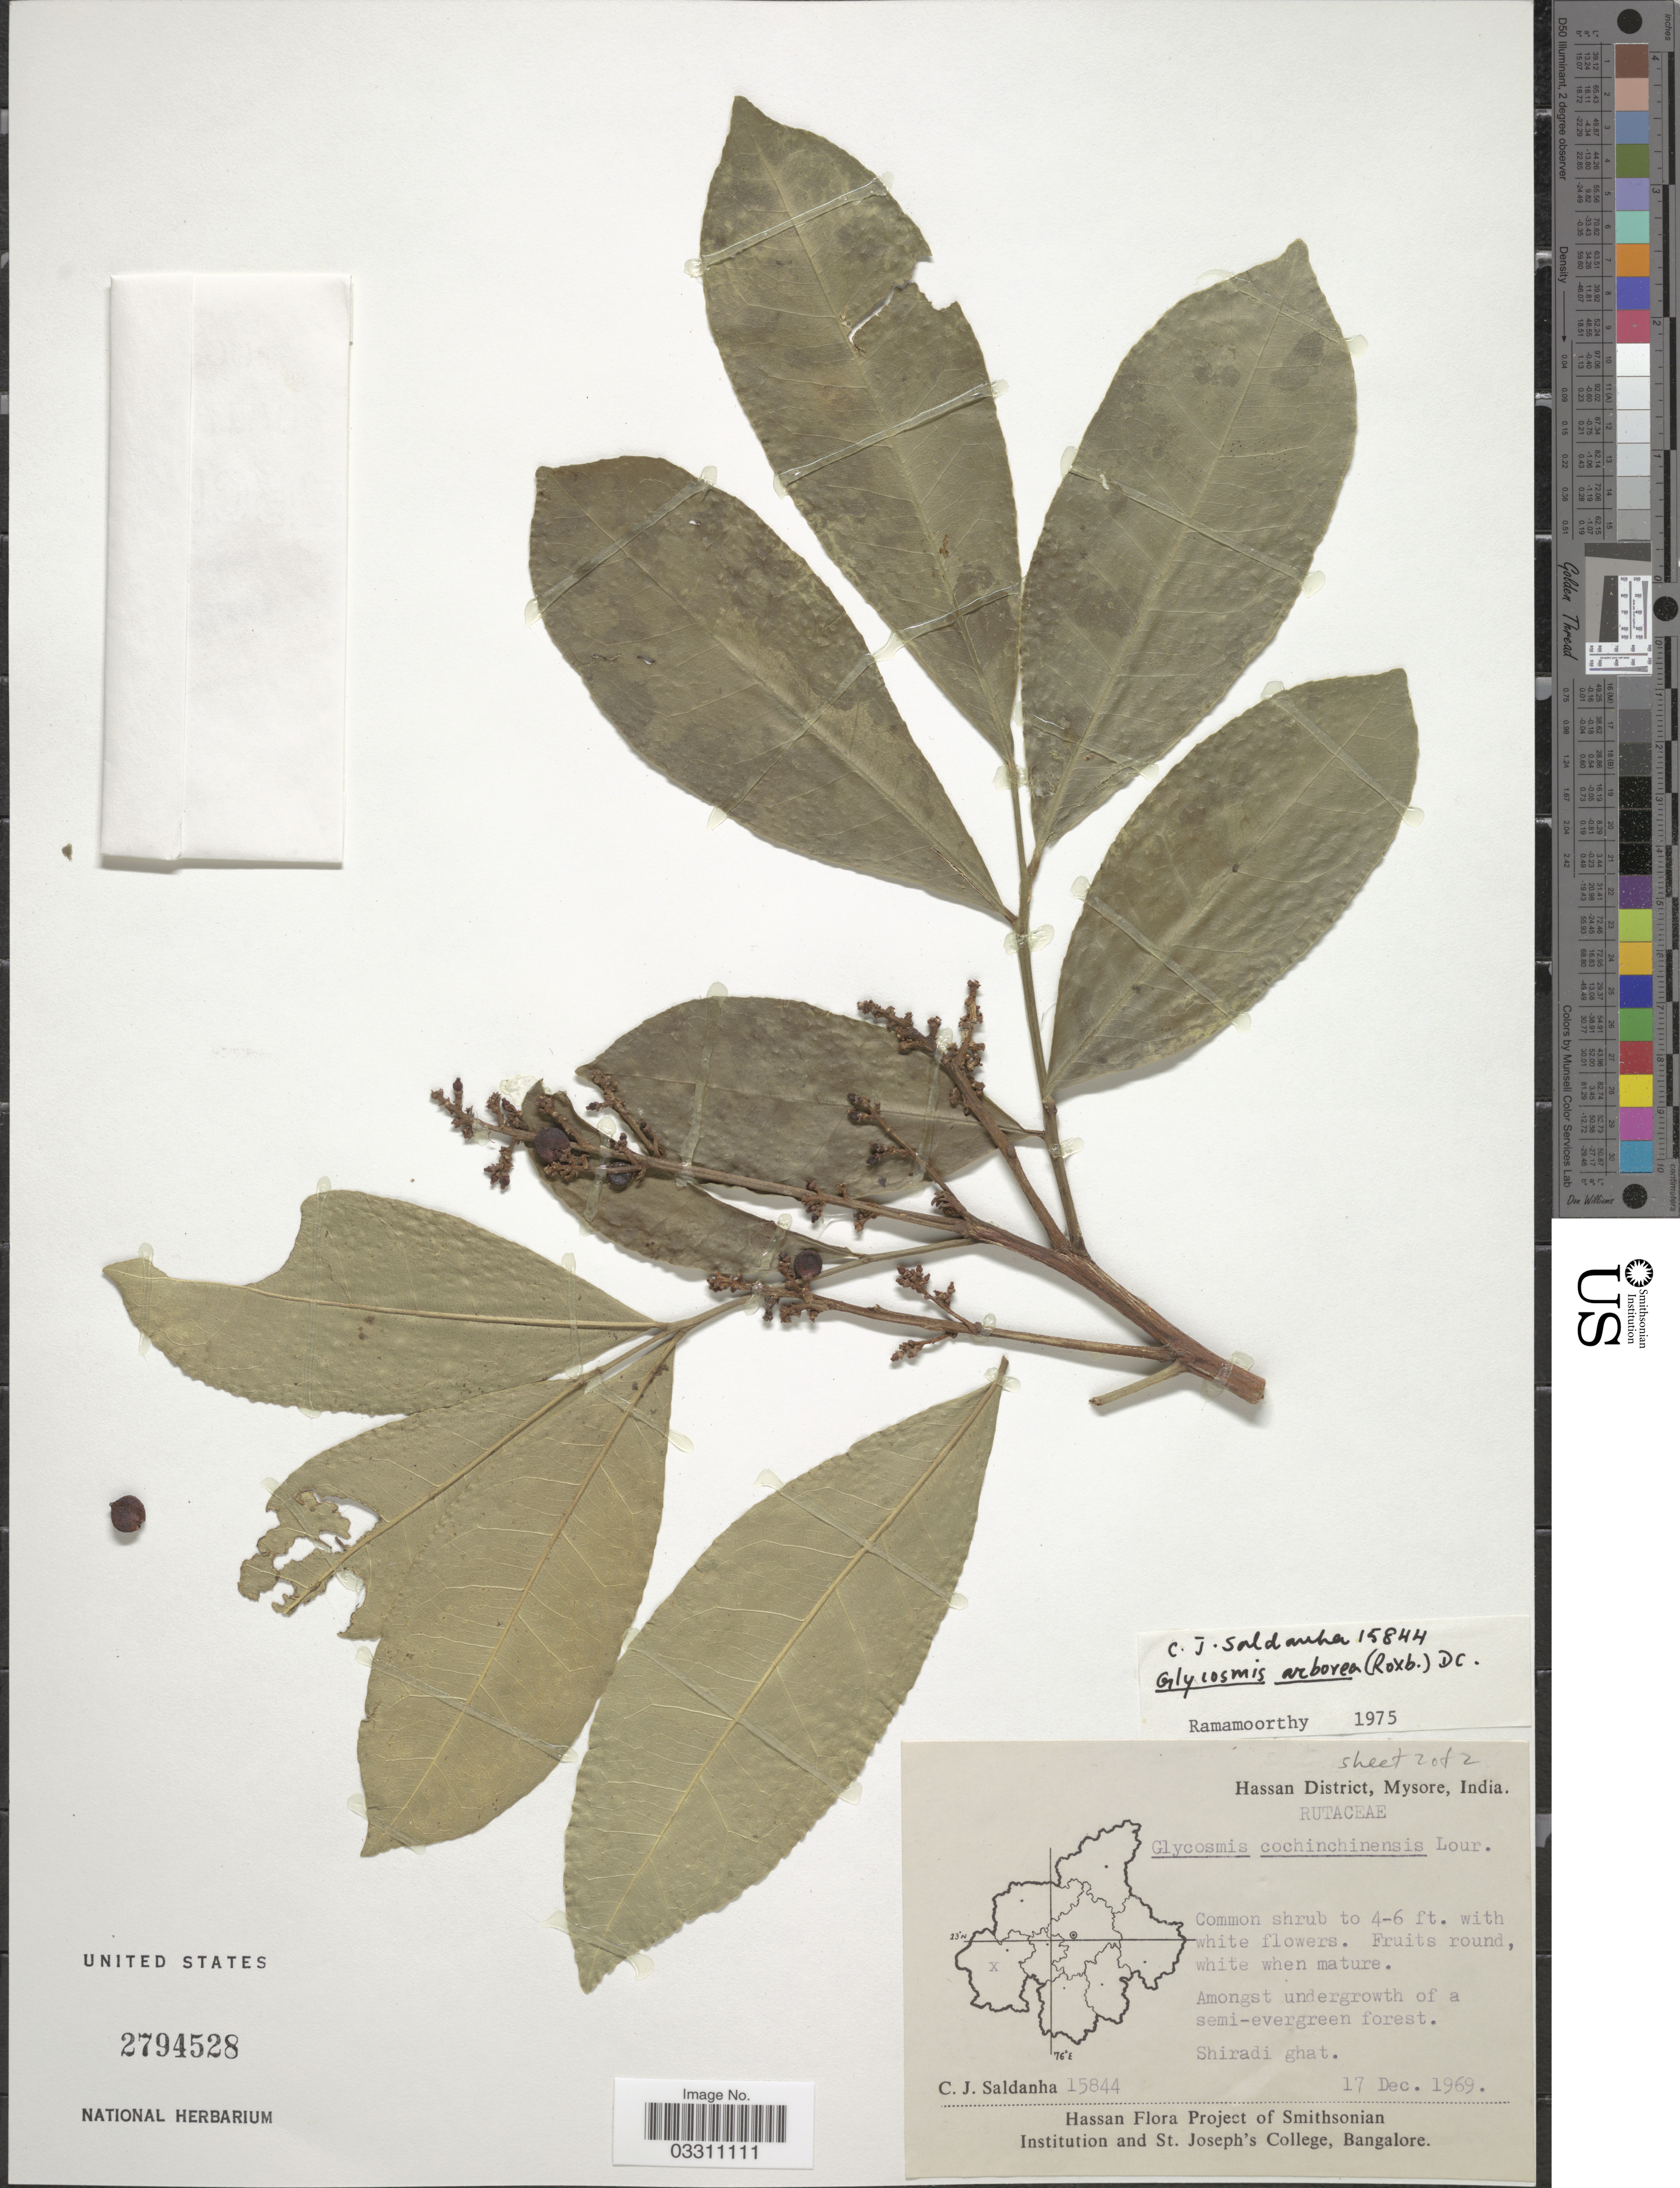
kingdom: Plantae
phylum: Tracheophyta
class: Magnoliopsida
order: Sapindales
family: Rutaceae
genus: Glycosmis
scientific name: Glycosmis pentaphylla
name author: (Retz.) DC.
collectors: C. Saldanha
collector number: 15844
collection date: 1969-12-17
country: India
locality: Hassan District, Mysore, Shiradi ghat.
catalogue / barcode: US 2794528